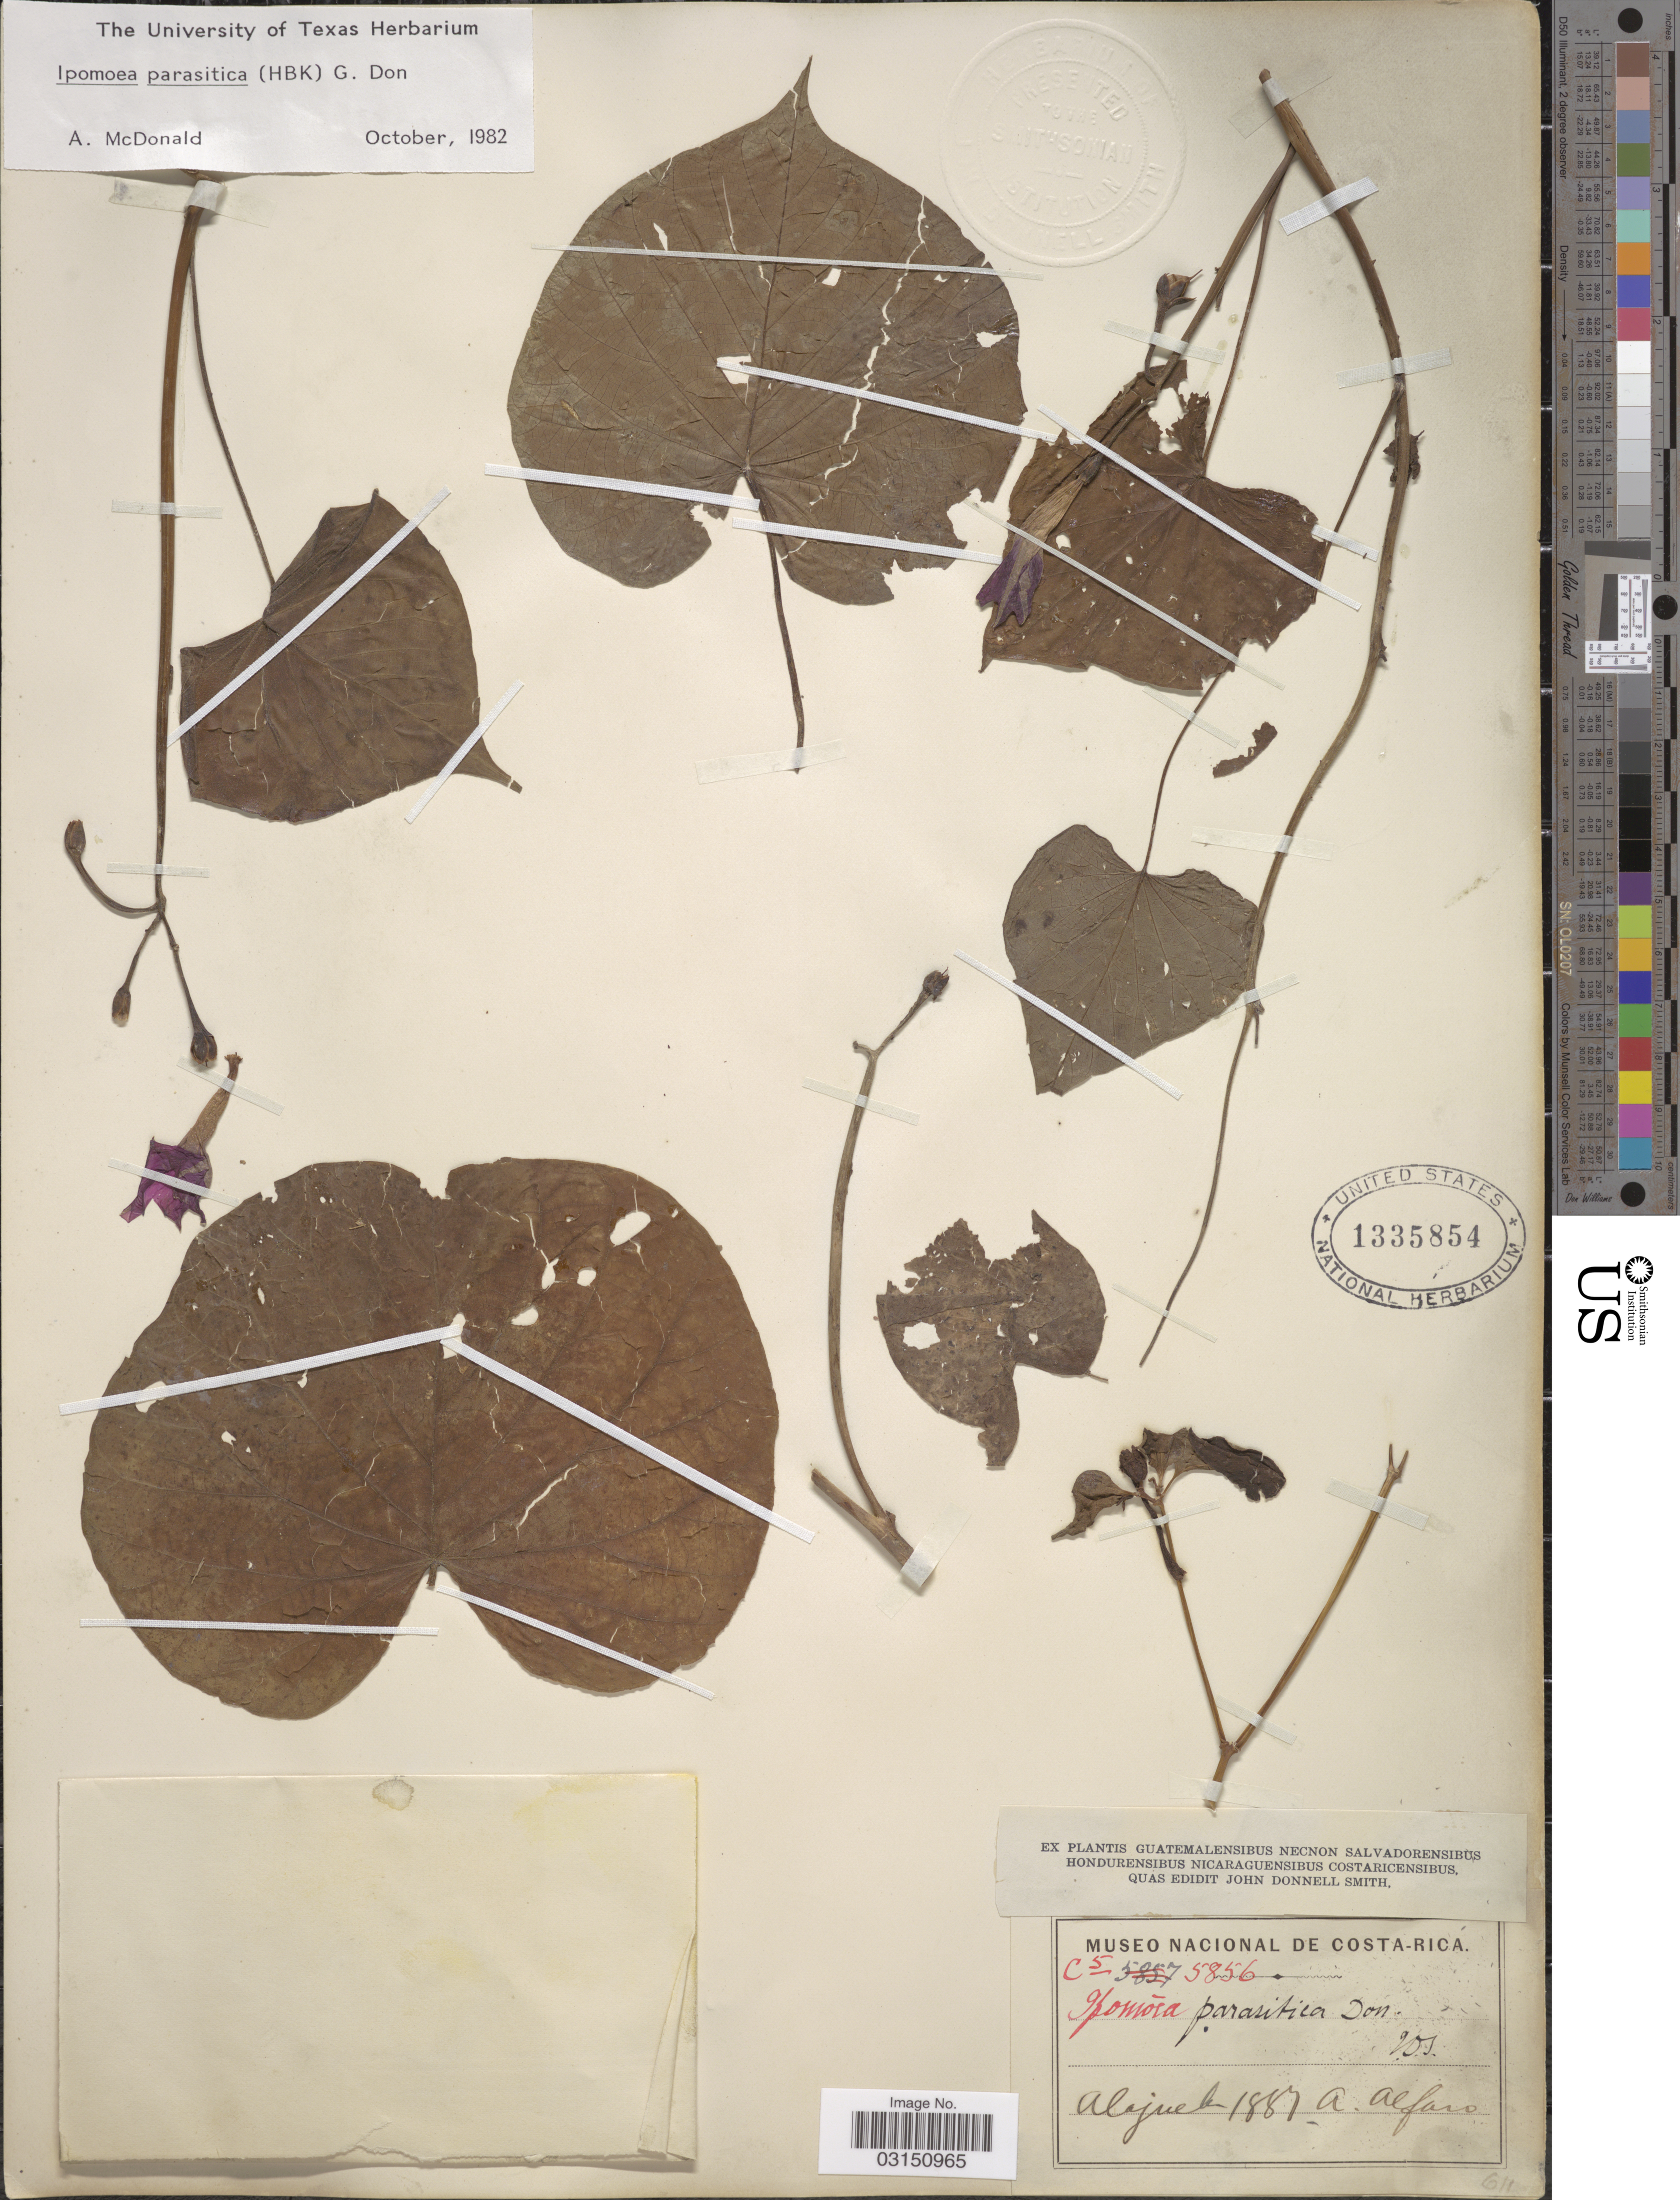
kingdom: Plantae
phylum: Tracheophyta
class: Magnoliopsida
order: Solanales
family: Convolvulaceae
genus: Ipomoea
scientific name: Ipomoea parasitica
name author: (Kunth) G. Don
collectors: A. Alfaro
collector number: C 5/ 5856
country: Costa Rica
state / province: Alajuela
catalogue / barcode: US 1335854